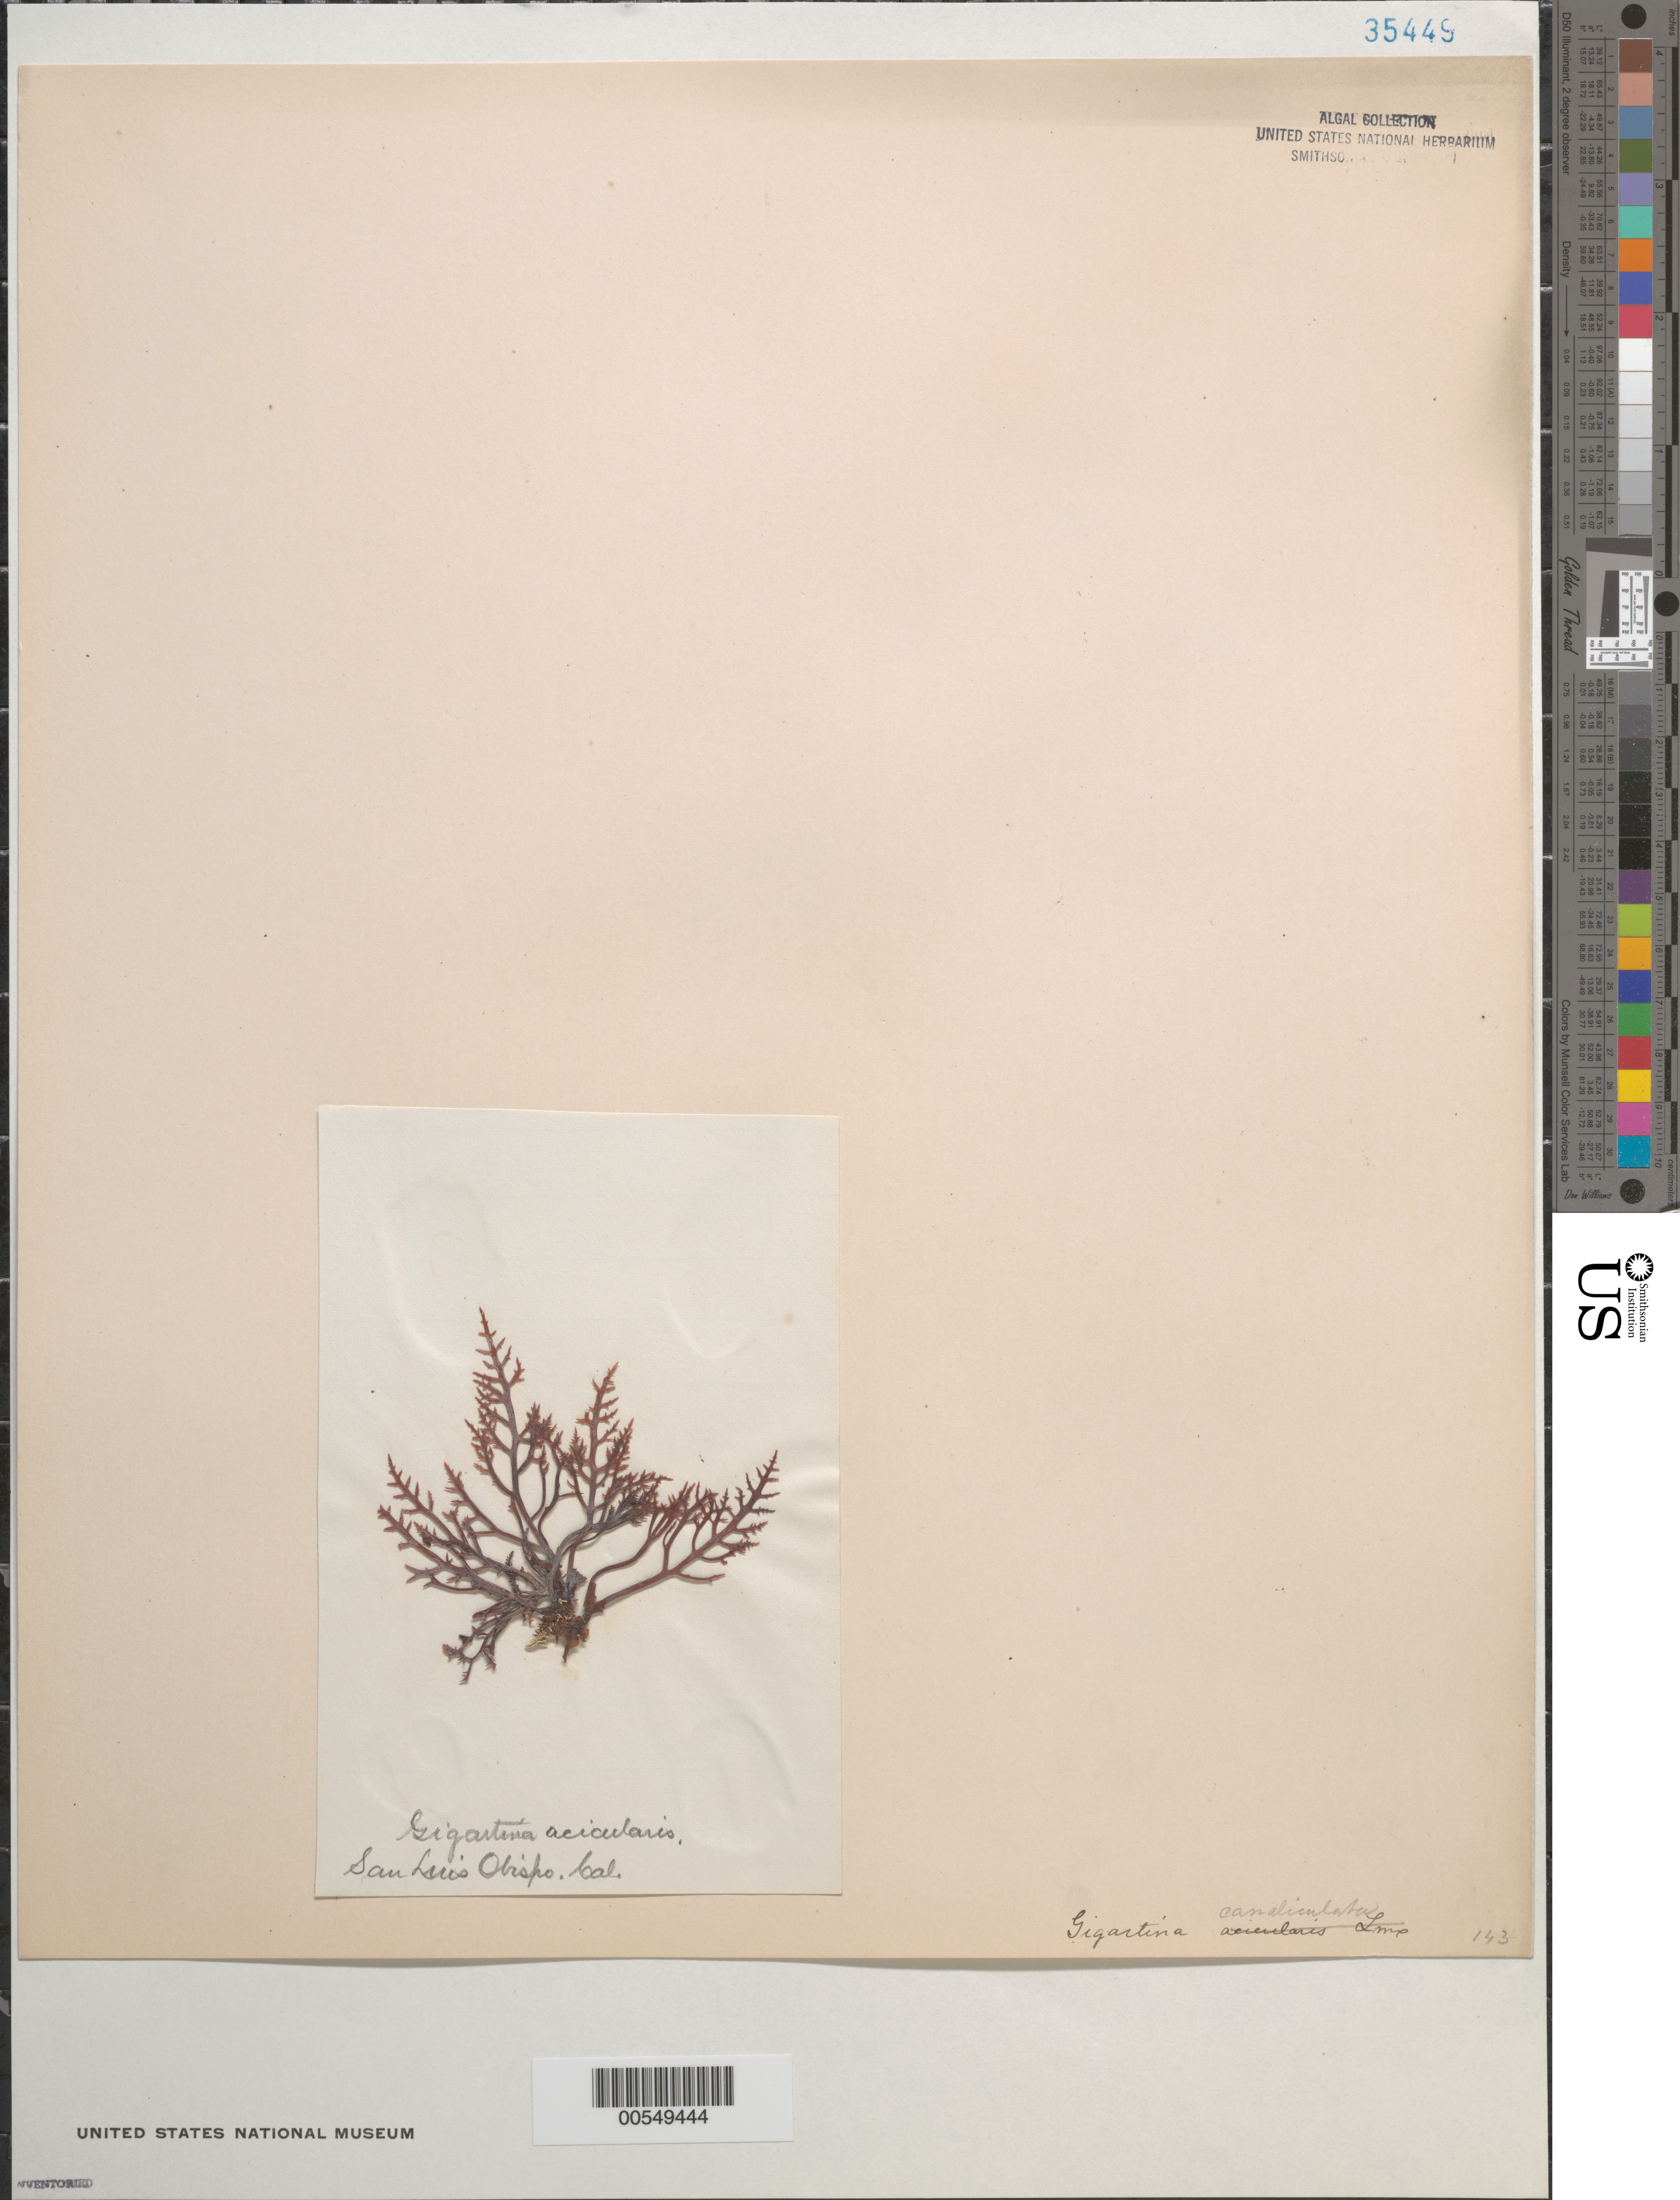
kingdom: Plantae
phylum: Rhodophyta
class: Florideophyceae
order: Gigartinales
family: Gigartinaceae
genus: Chondracanthus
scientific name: Chondracanthus canaliculatus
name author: (Harv.) Guiry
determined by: Algae name updating Project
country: United States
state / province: California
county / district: San Luis Obispo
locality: San Luis Obispo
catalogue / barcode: US 35449